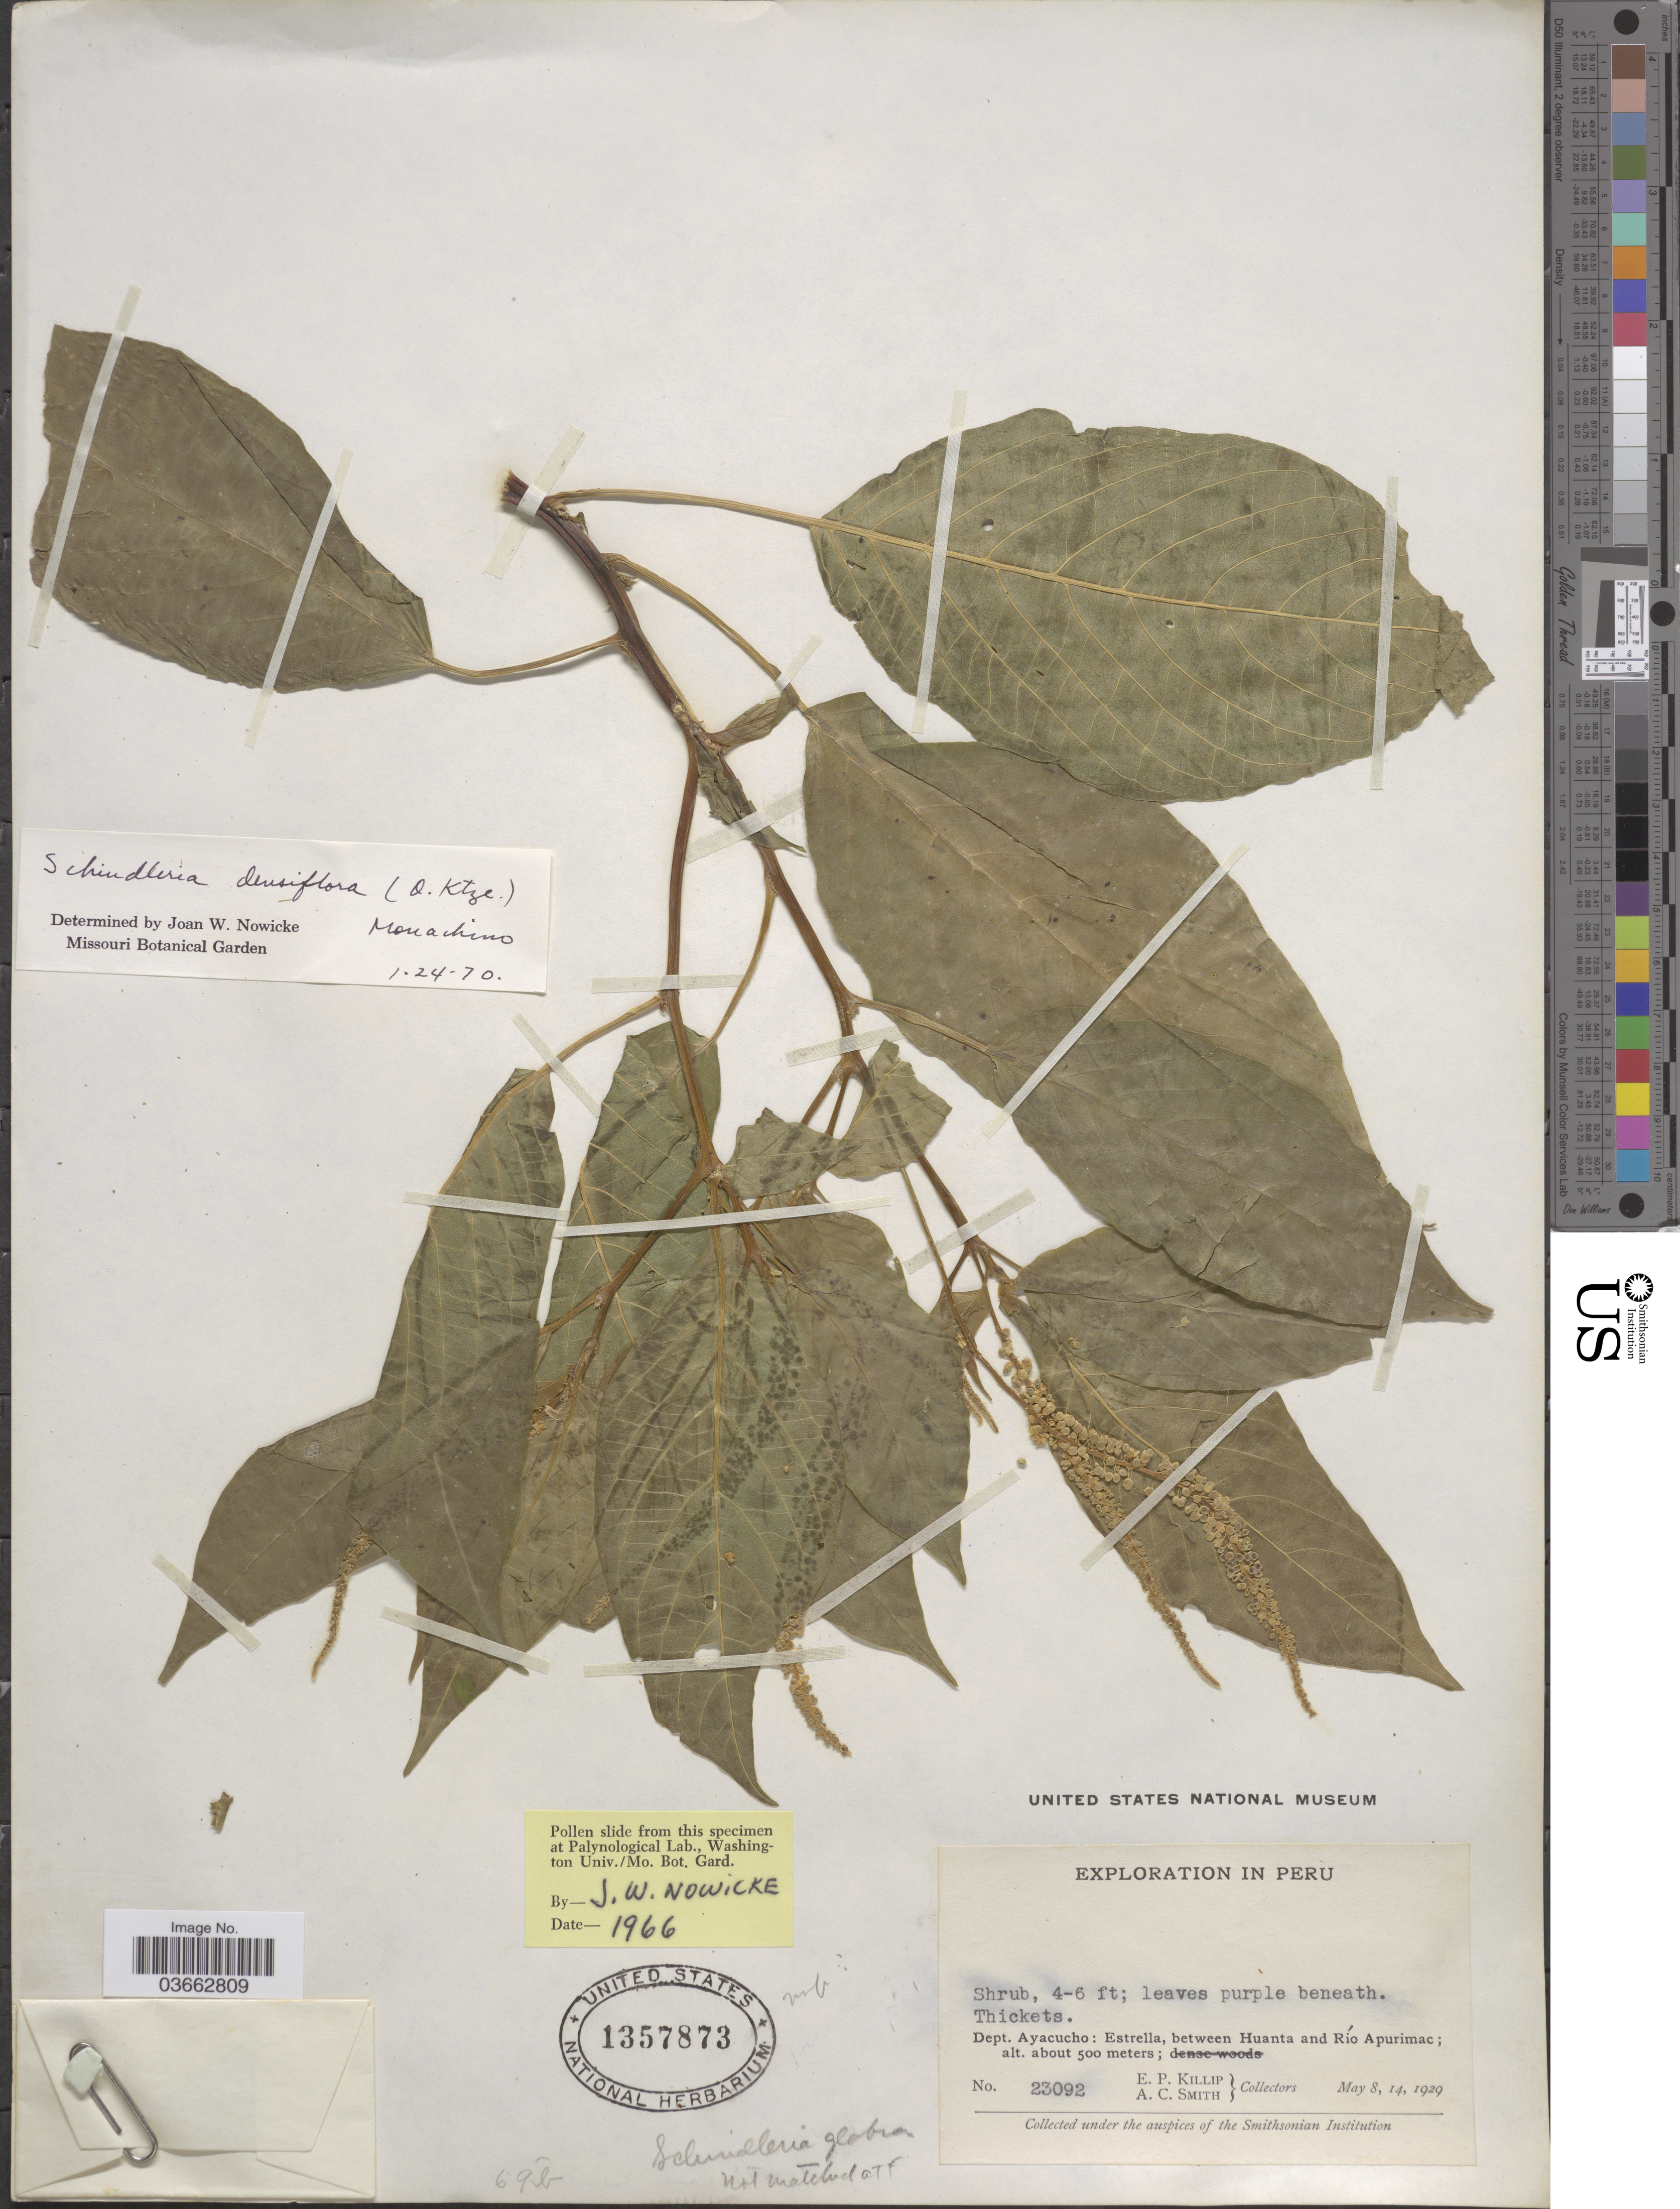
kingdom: Plantae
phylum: Tracheophyta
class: Magnoliopsida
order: Caryophyllales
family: Phytolaccaceae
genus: Schindleria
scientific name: Schindleria densiflora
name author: (Kuntze) Monach.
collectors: E. P. Killip & A. C. Smith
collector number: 23092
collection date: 1929-05-08/1929-05-14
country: Peru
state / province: Ayacucho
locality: Dept. Ayacucho: Estrella, between Huanta and Río Apurimac.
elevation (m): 500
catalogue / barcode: US 1357873